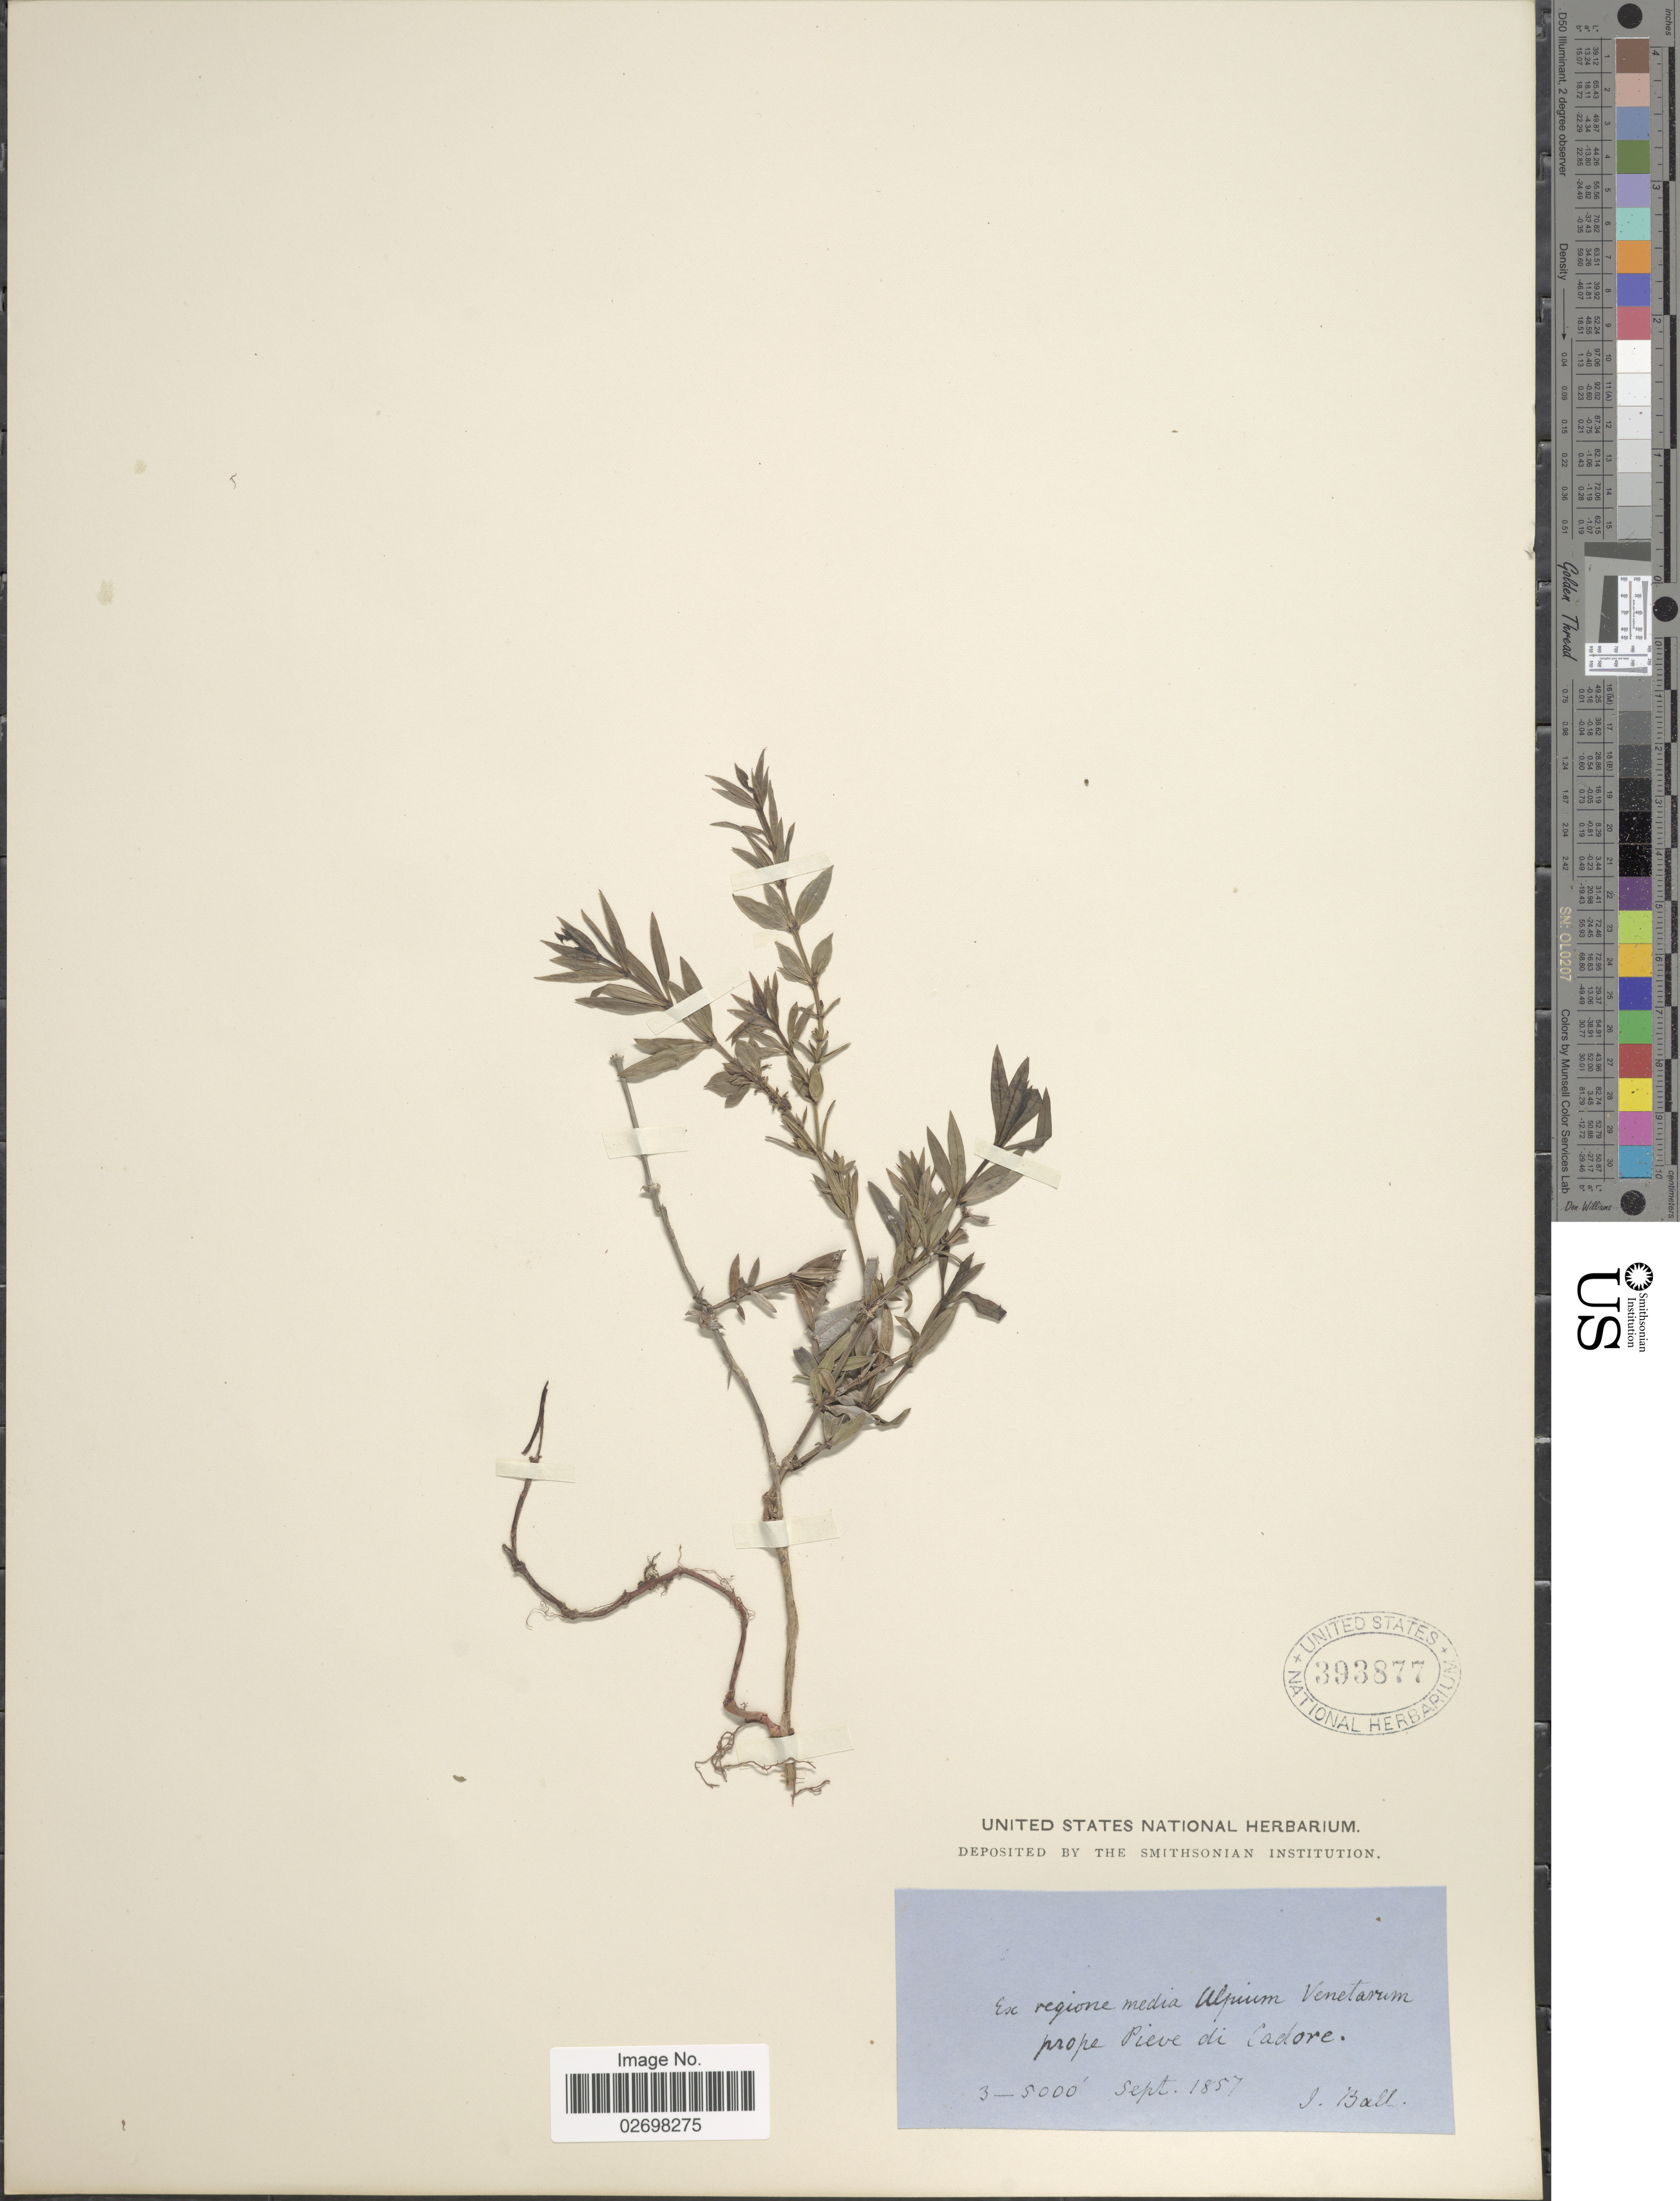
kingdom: Plantae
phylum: Tracheophyta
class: Magnoliopsida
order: Gentianales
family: Rubiaceae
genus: Galium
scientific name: Galium sp.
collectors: J. Ball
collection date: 1857-09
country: Italy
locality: Regione media Alpium Venetarum prope Pieve di Cadore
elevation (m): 914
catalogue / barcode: US 393877